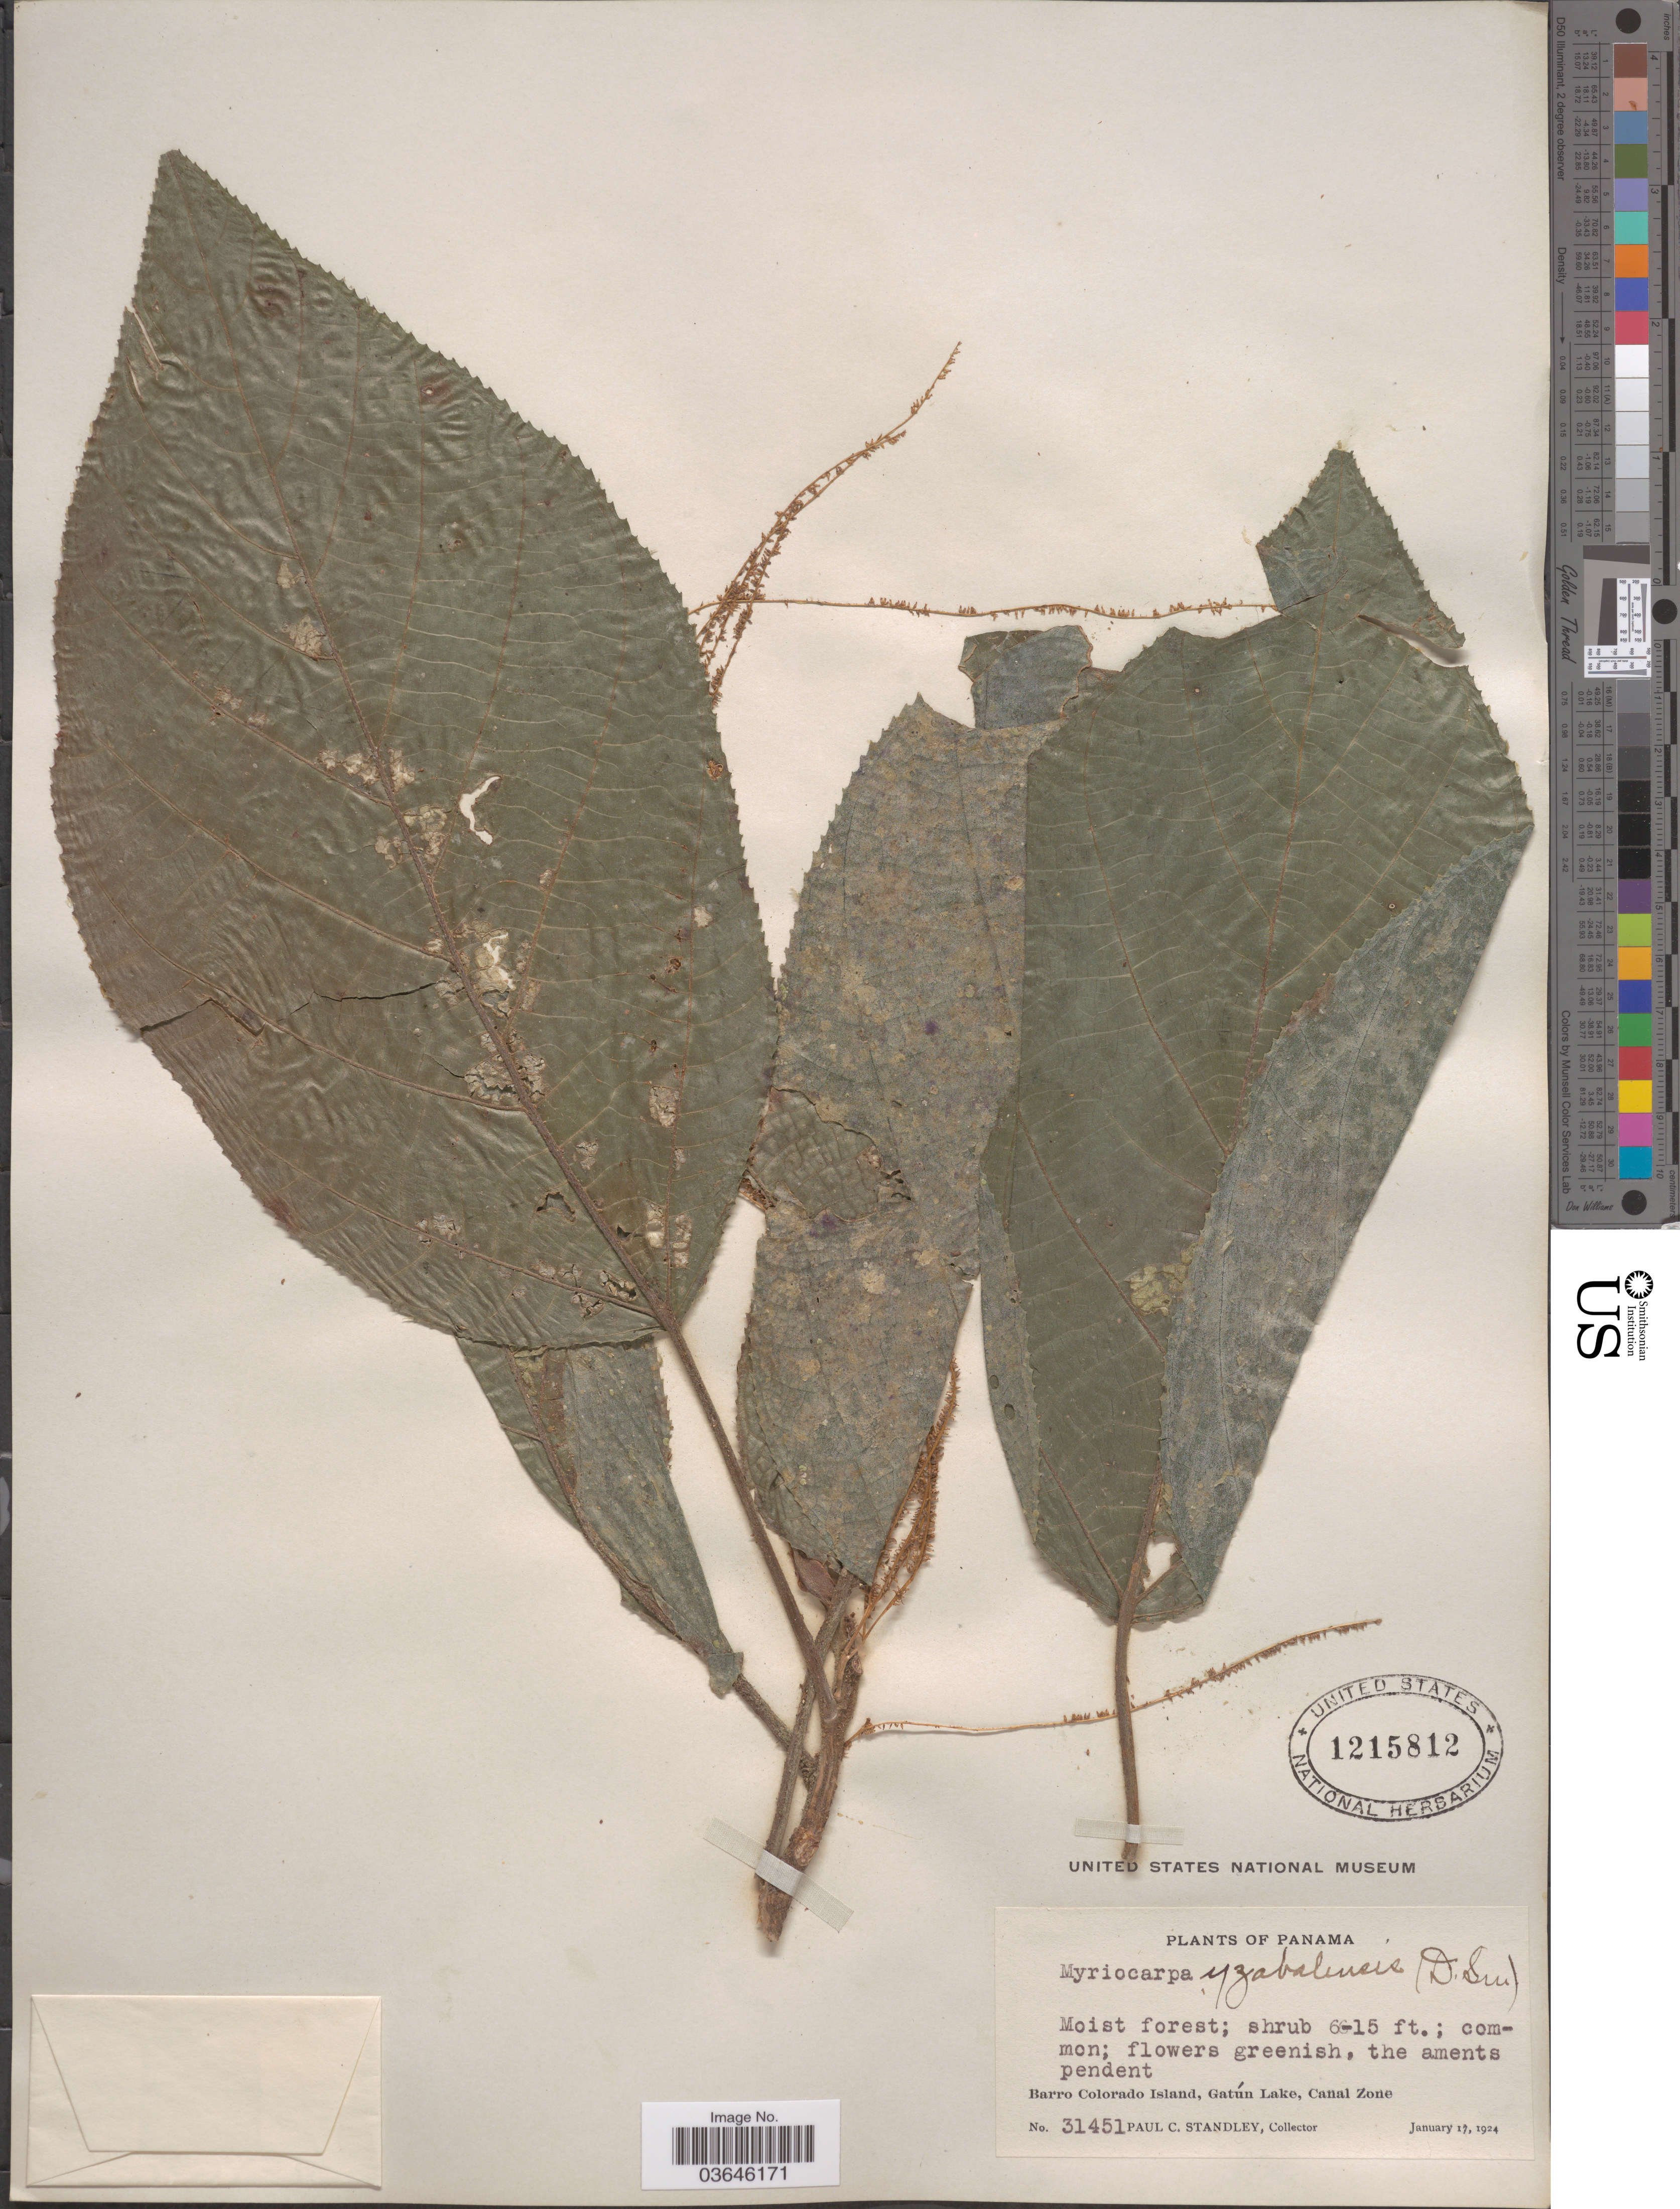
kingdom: Plantae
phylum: Tracheophyta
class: Magnoliopsida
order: Rosales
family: Urticaceae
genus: Myriocarpa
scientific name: Myriocarpa yzabalensis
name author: (Donn. Sm.) Killip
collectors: P. C. Standley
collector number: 31451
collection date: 1924-01-17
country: Panama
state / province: Panamá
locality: Barro Colorado Island, Gatún Lake, Canal Zone.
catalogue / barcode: US 1215812